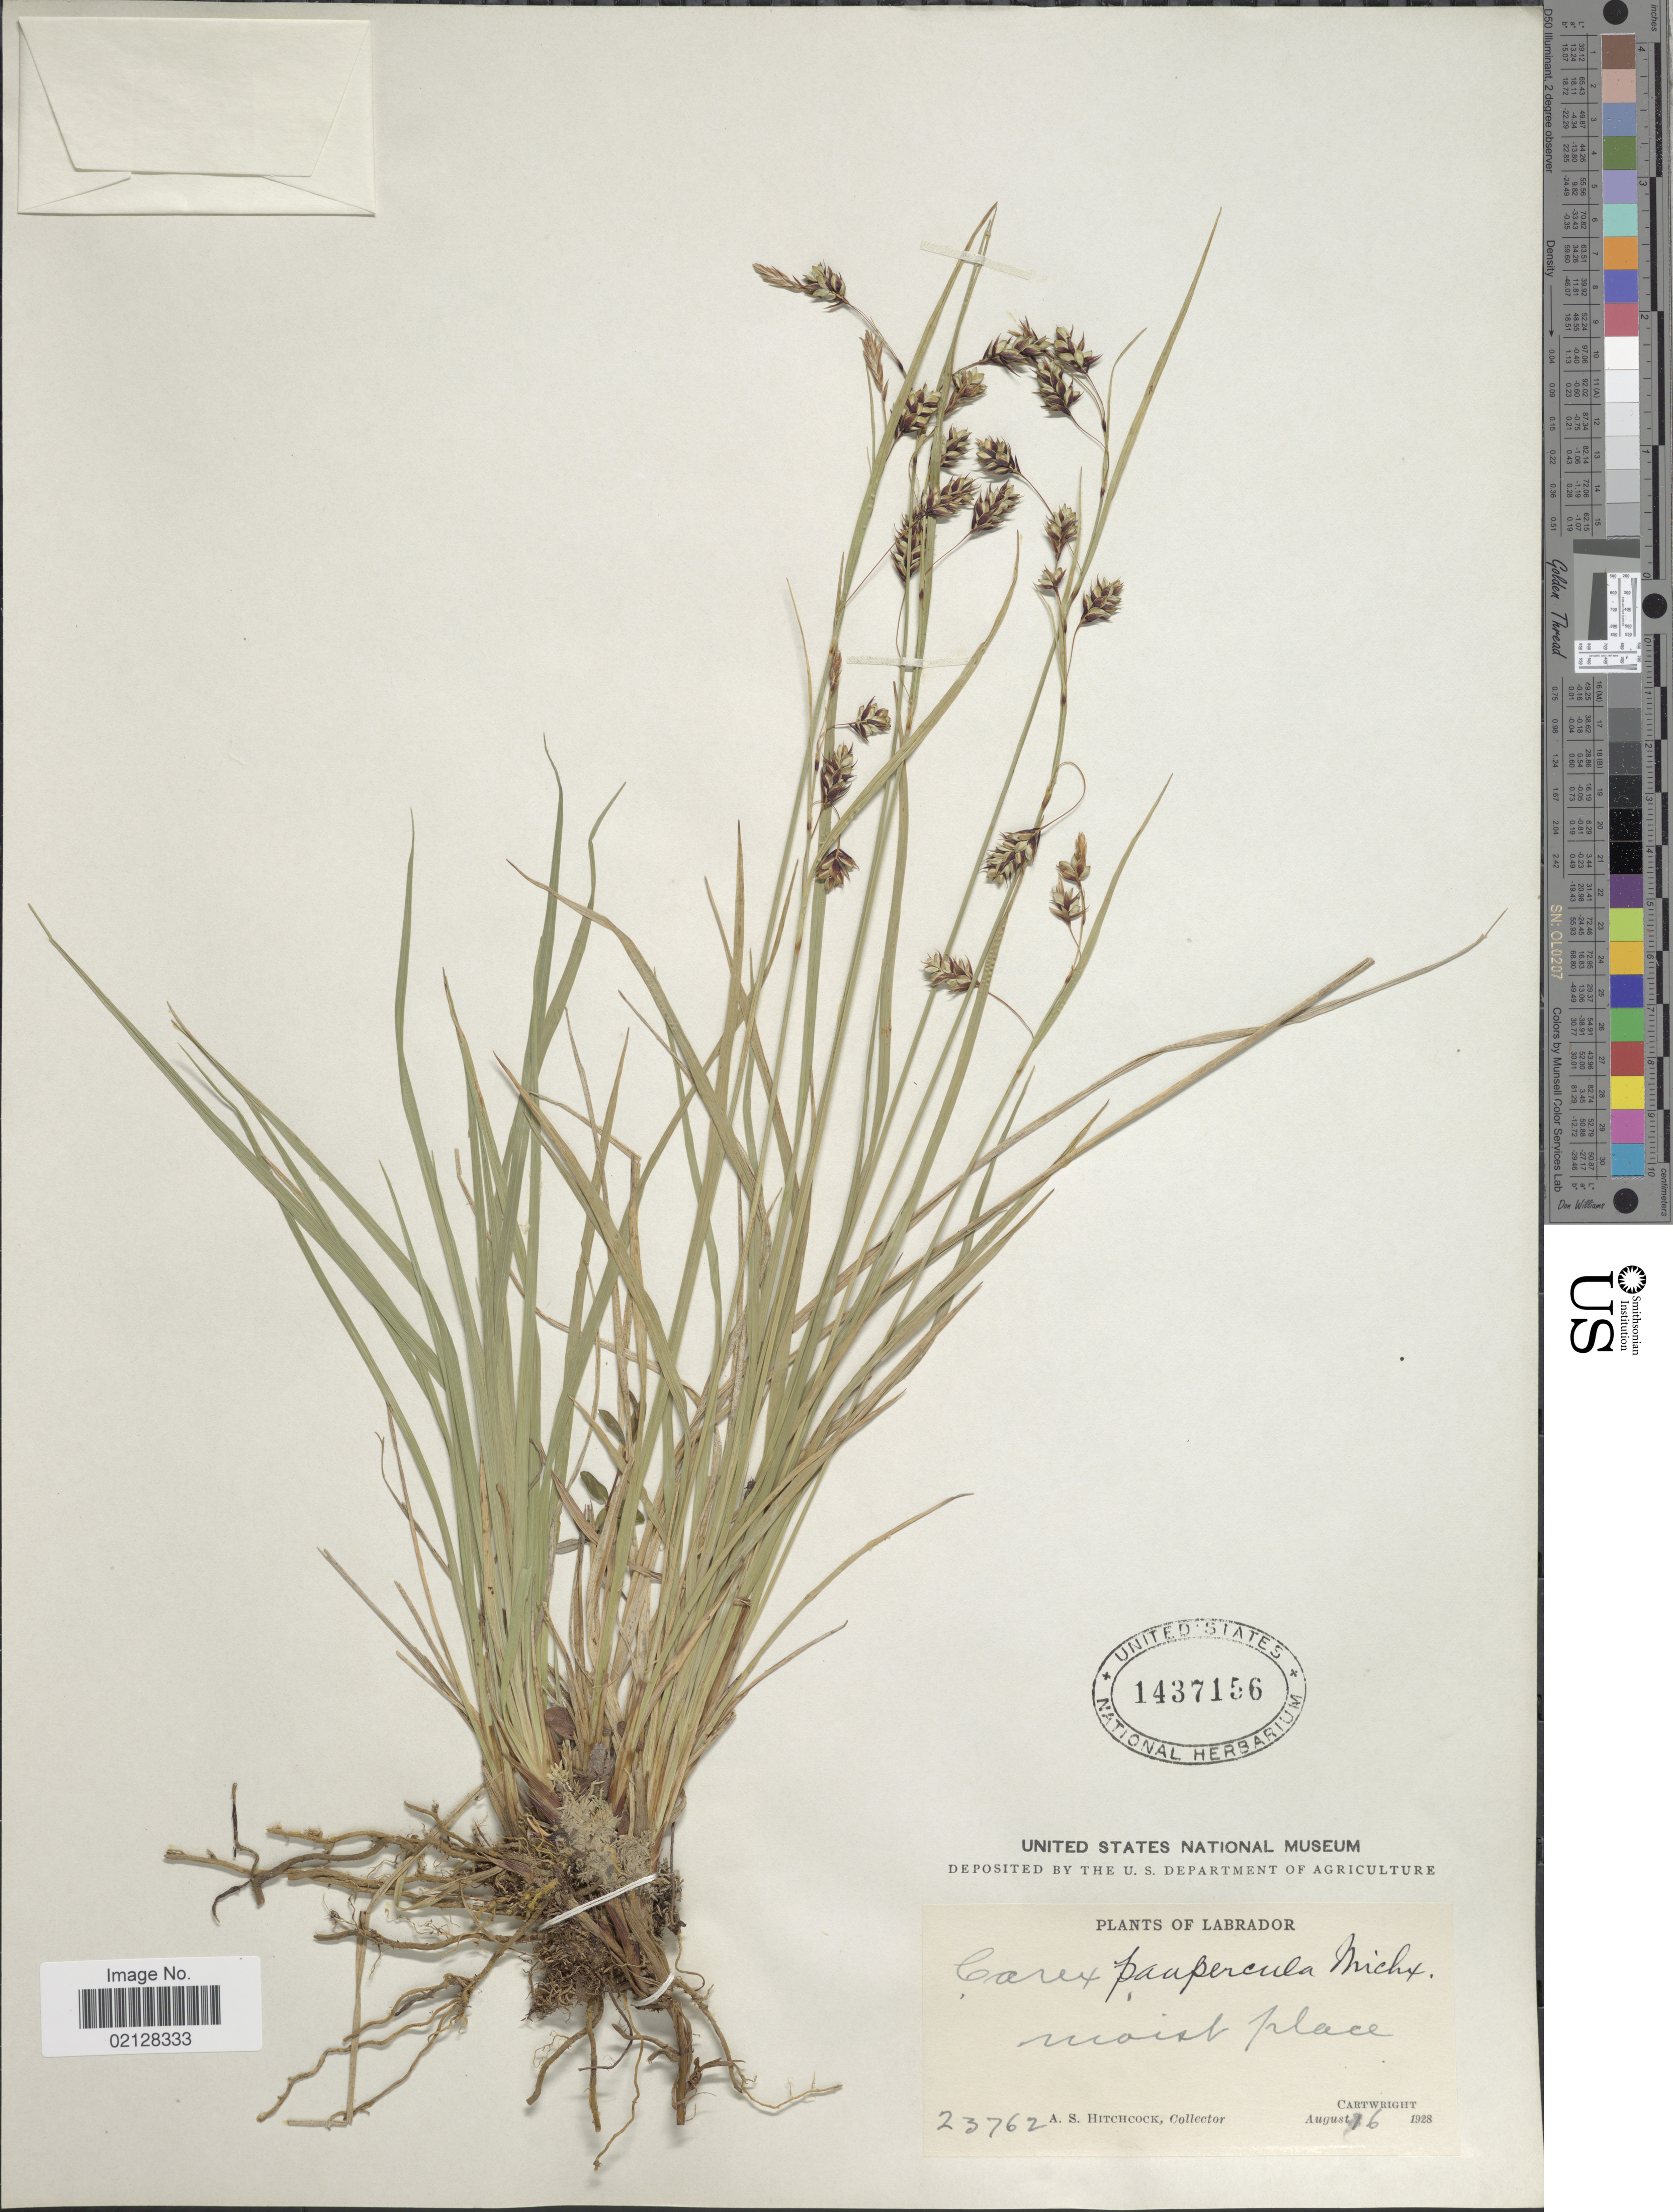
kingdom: Plantae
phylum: Tracheophyta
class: Liliopsida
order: Poales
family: Cyperaceae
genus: Carex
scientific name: Carex magellanica subsp. irrigua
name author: (Wahlenb.) Hiitonen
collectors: A. S. Hitchcock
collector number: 23762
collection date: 1928-08-16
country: Canada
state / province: Newfoundland and Labrador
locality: Labrador, Cartwright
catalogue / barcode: US 1437156